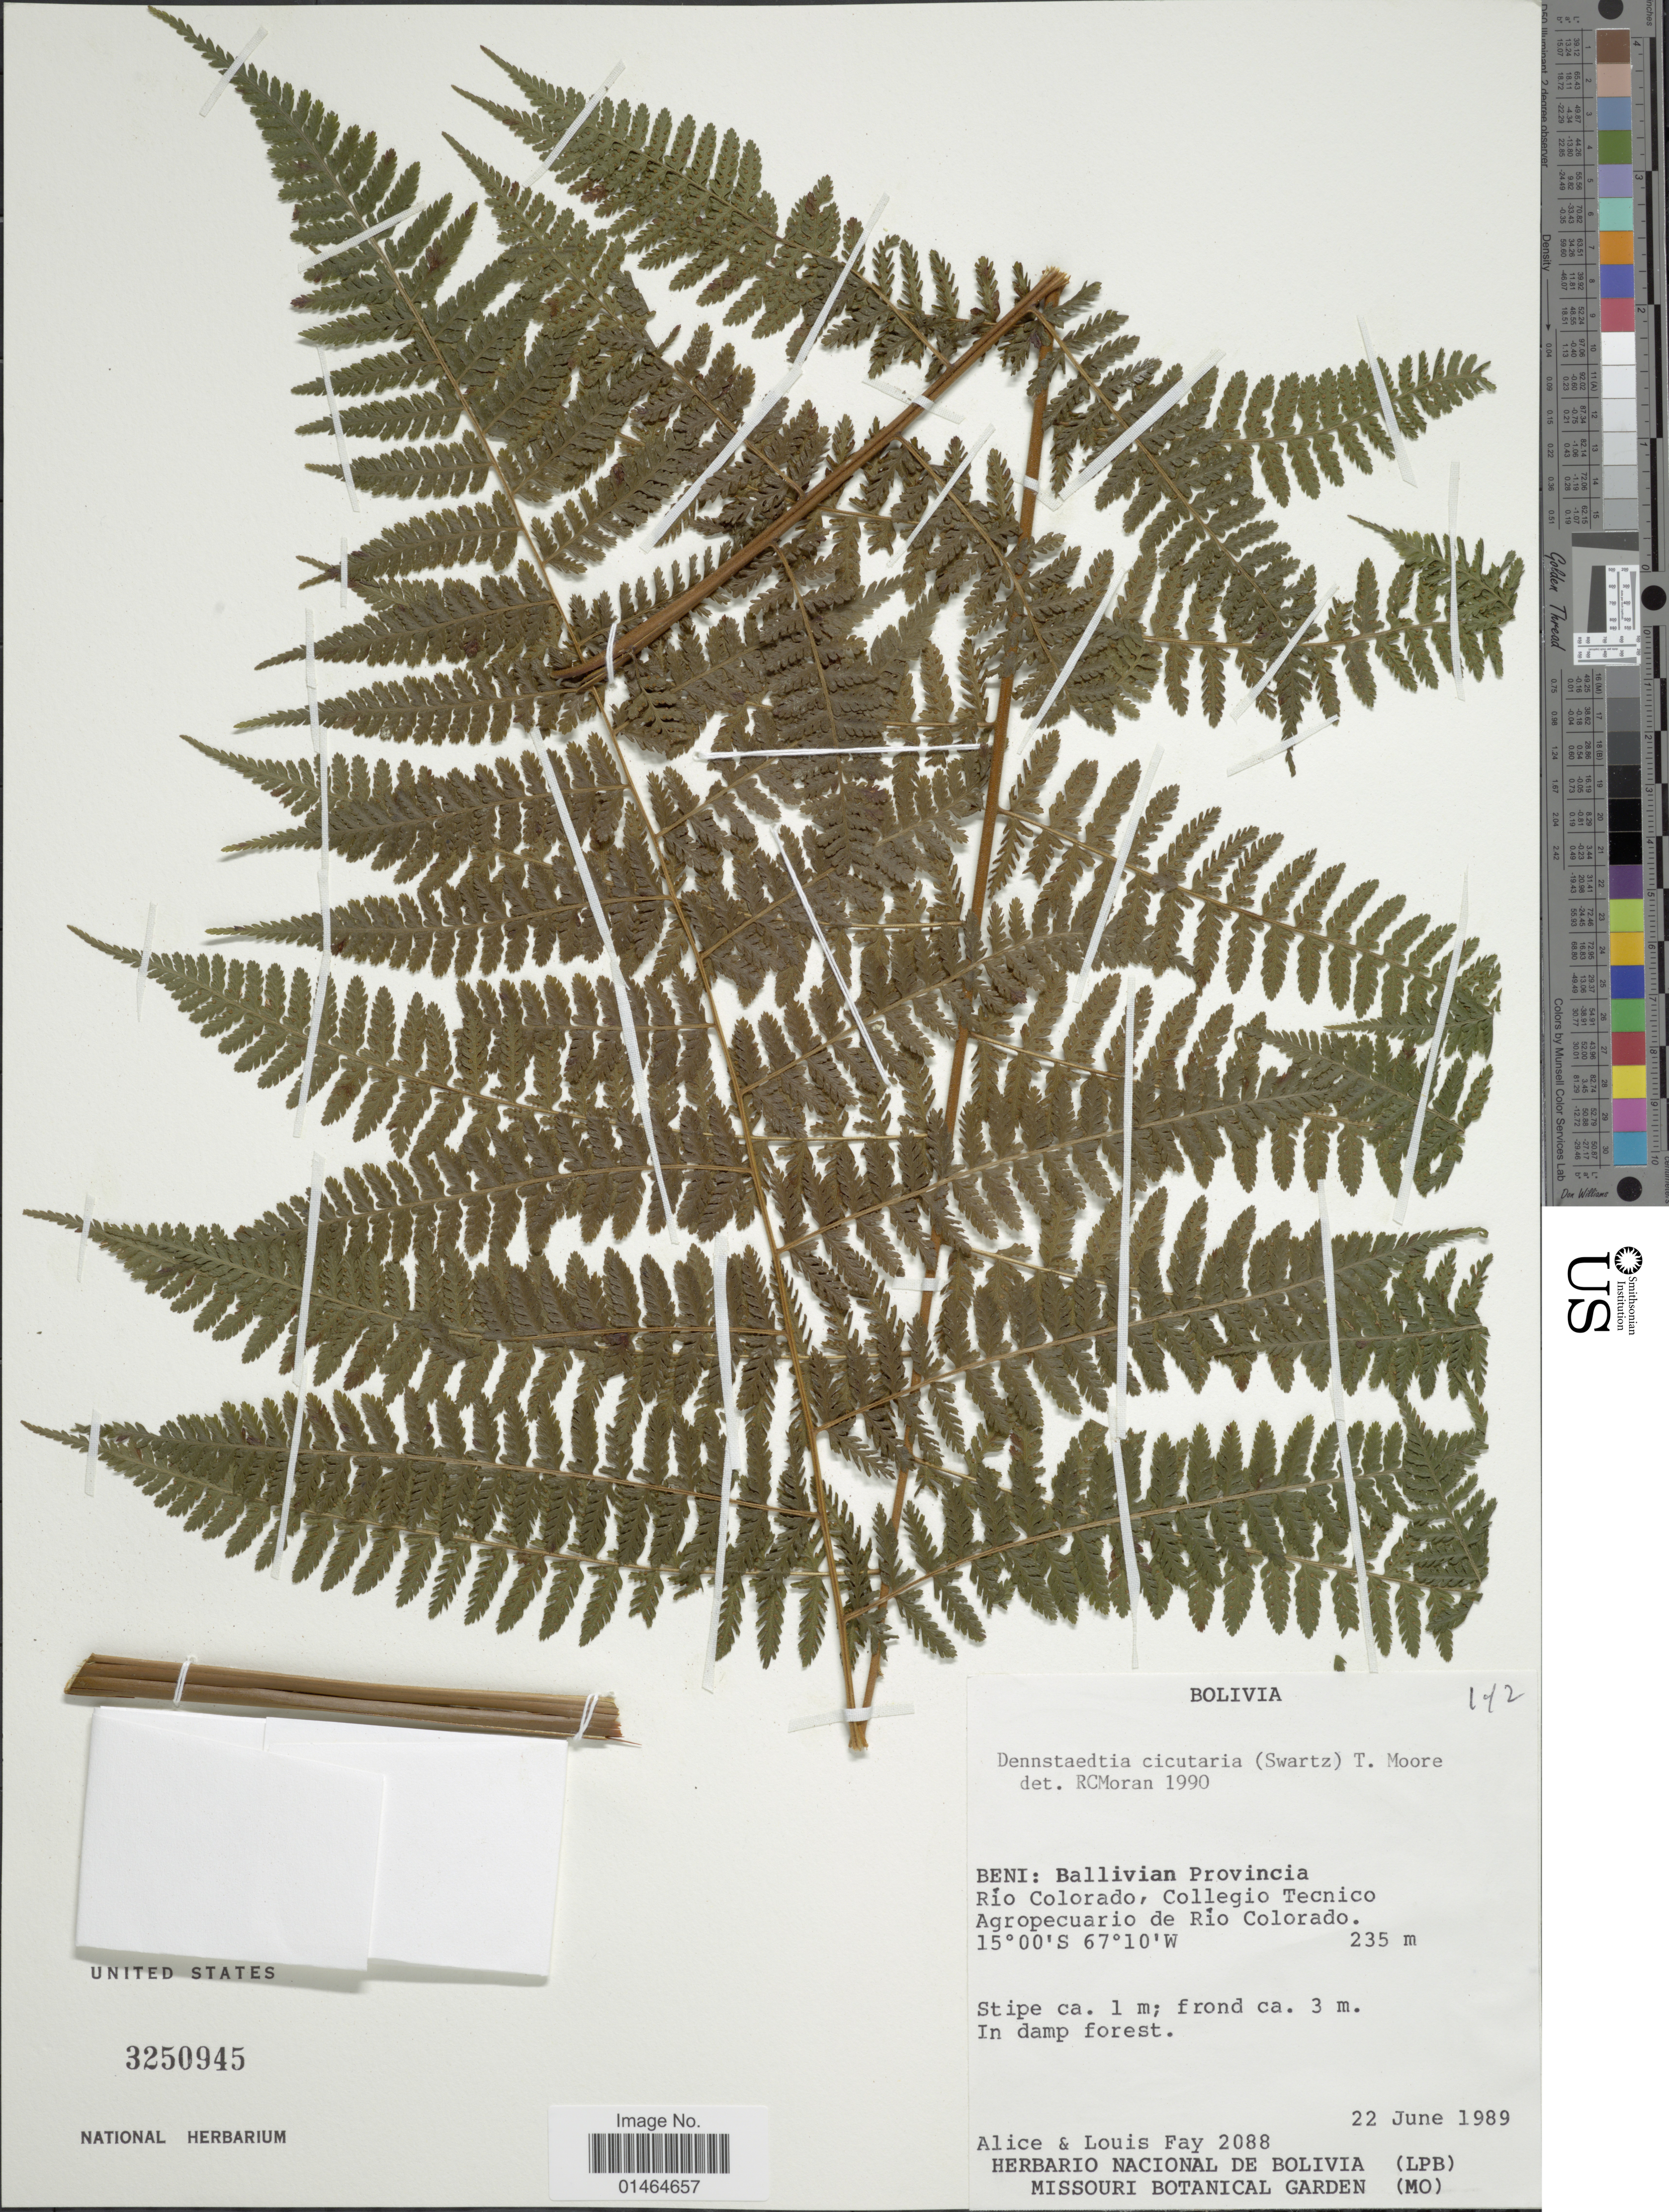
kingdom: Plantae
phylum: Tracheophyta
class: Polypodiopsida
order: Polypodiales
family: Dennstaedtiaceae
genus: Dennstaedtia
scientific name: Dennstaedtia cicutaria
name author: (Sw.) T. Moore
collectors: A. Fay & L. Fay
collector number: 2088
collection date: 1989-06-22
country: Bolivia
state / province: Beni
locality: Ballivian Provincia. Rio Colorado, Collegio Tecnico. Agropecuario de Rio Colorado.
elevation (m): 235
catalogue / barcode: US 3250945